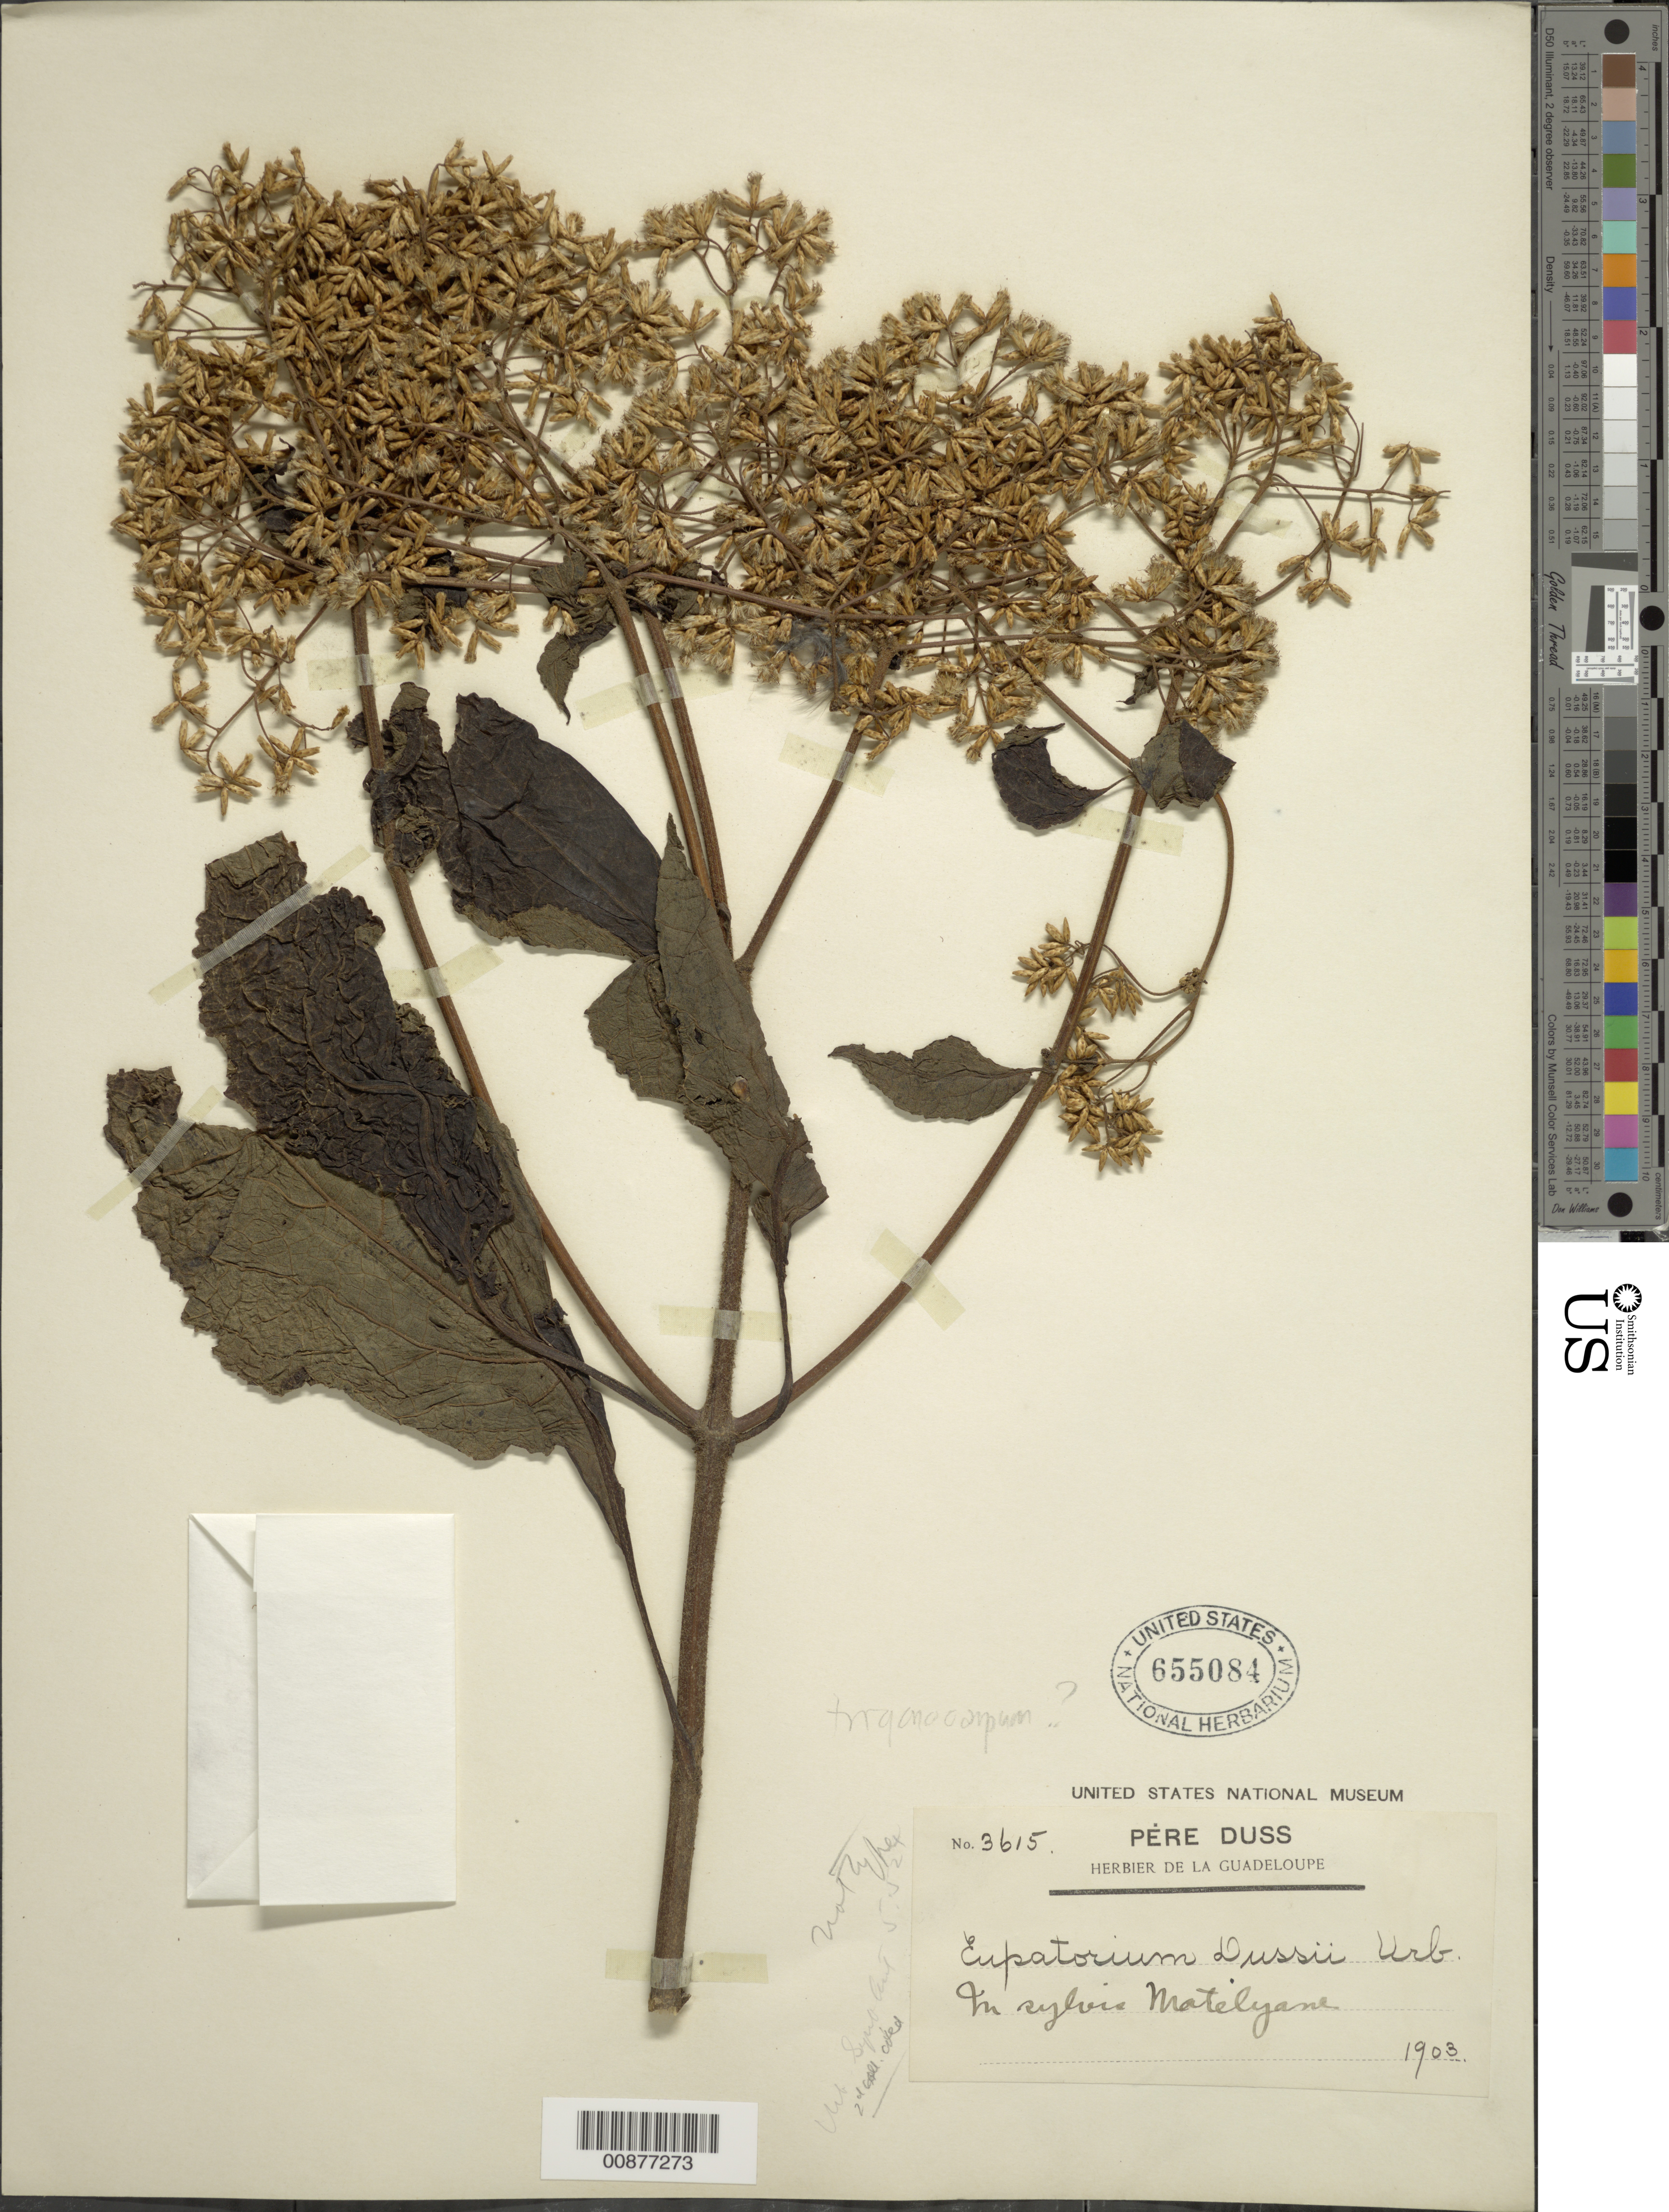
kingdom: Plantae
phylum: Tracheophyta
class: Magnoliopsida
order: Asterales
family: Asteraceae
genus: Chromolaena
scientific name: Chromolaena dussii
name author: (Urb.) R.M. King & H. Rob.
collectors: Père Duss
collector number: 3615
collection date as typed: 1903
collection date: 1903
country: Guadeloupe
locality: Matelyane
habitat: In sylvis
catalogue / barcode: US 655084